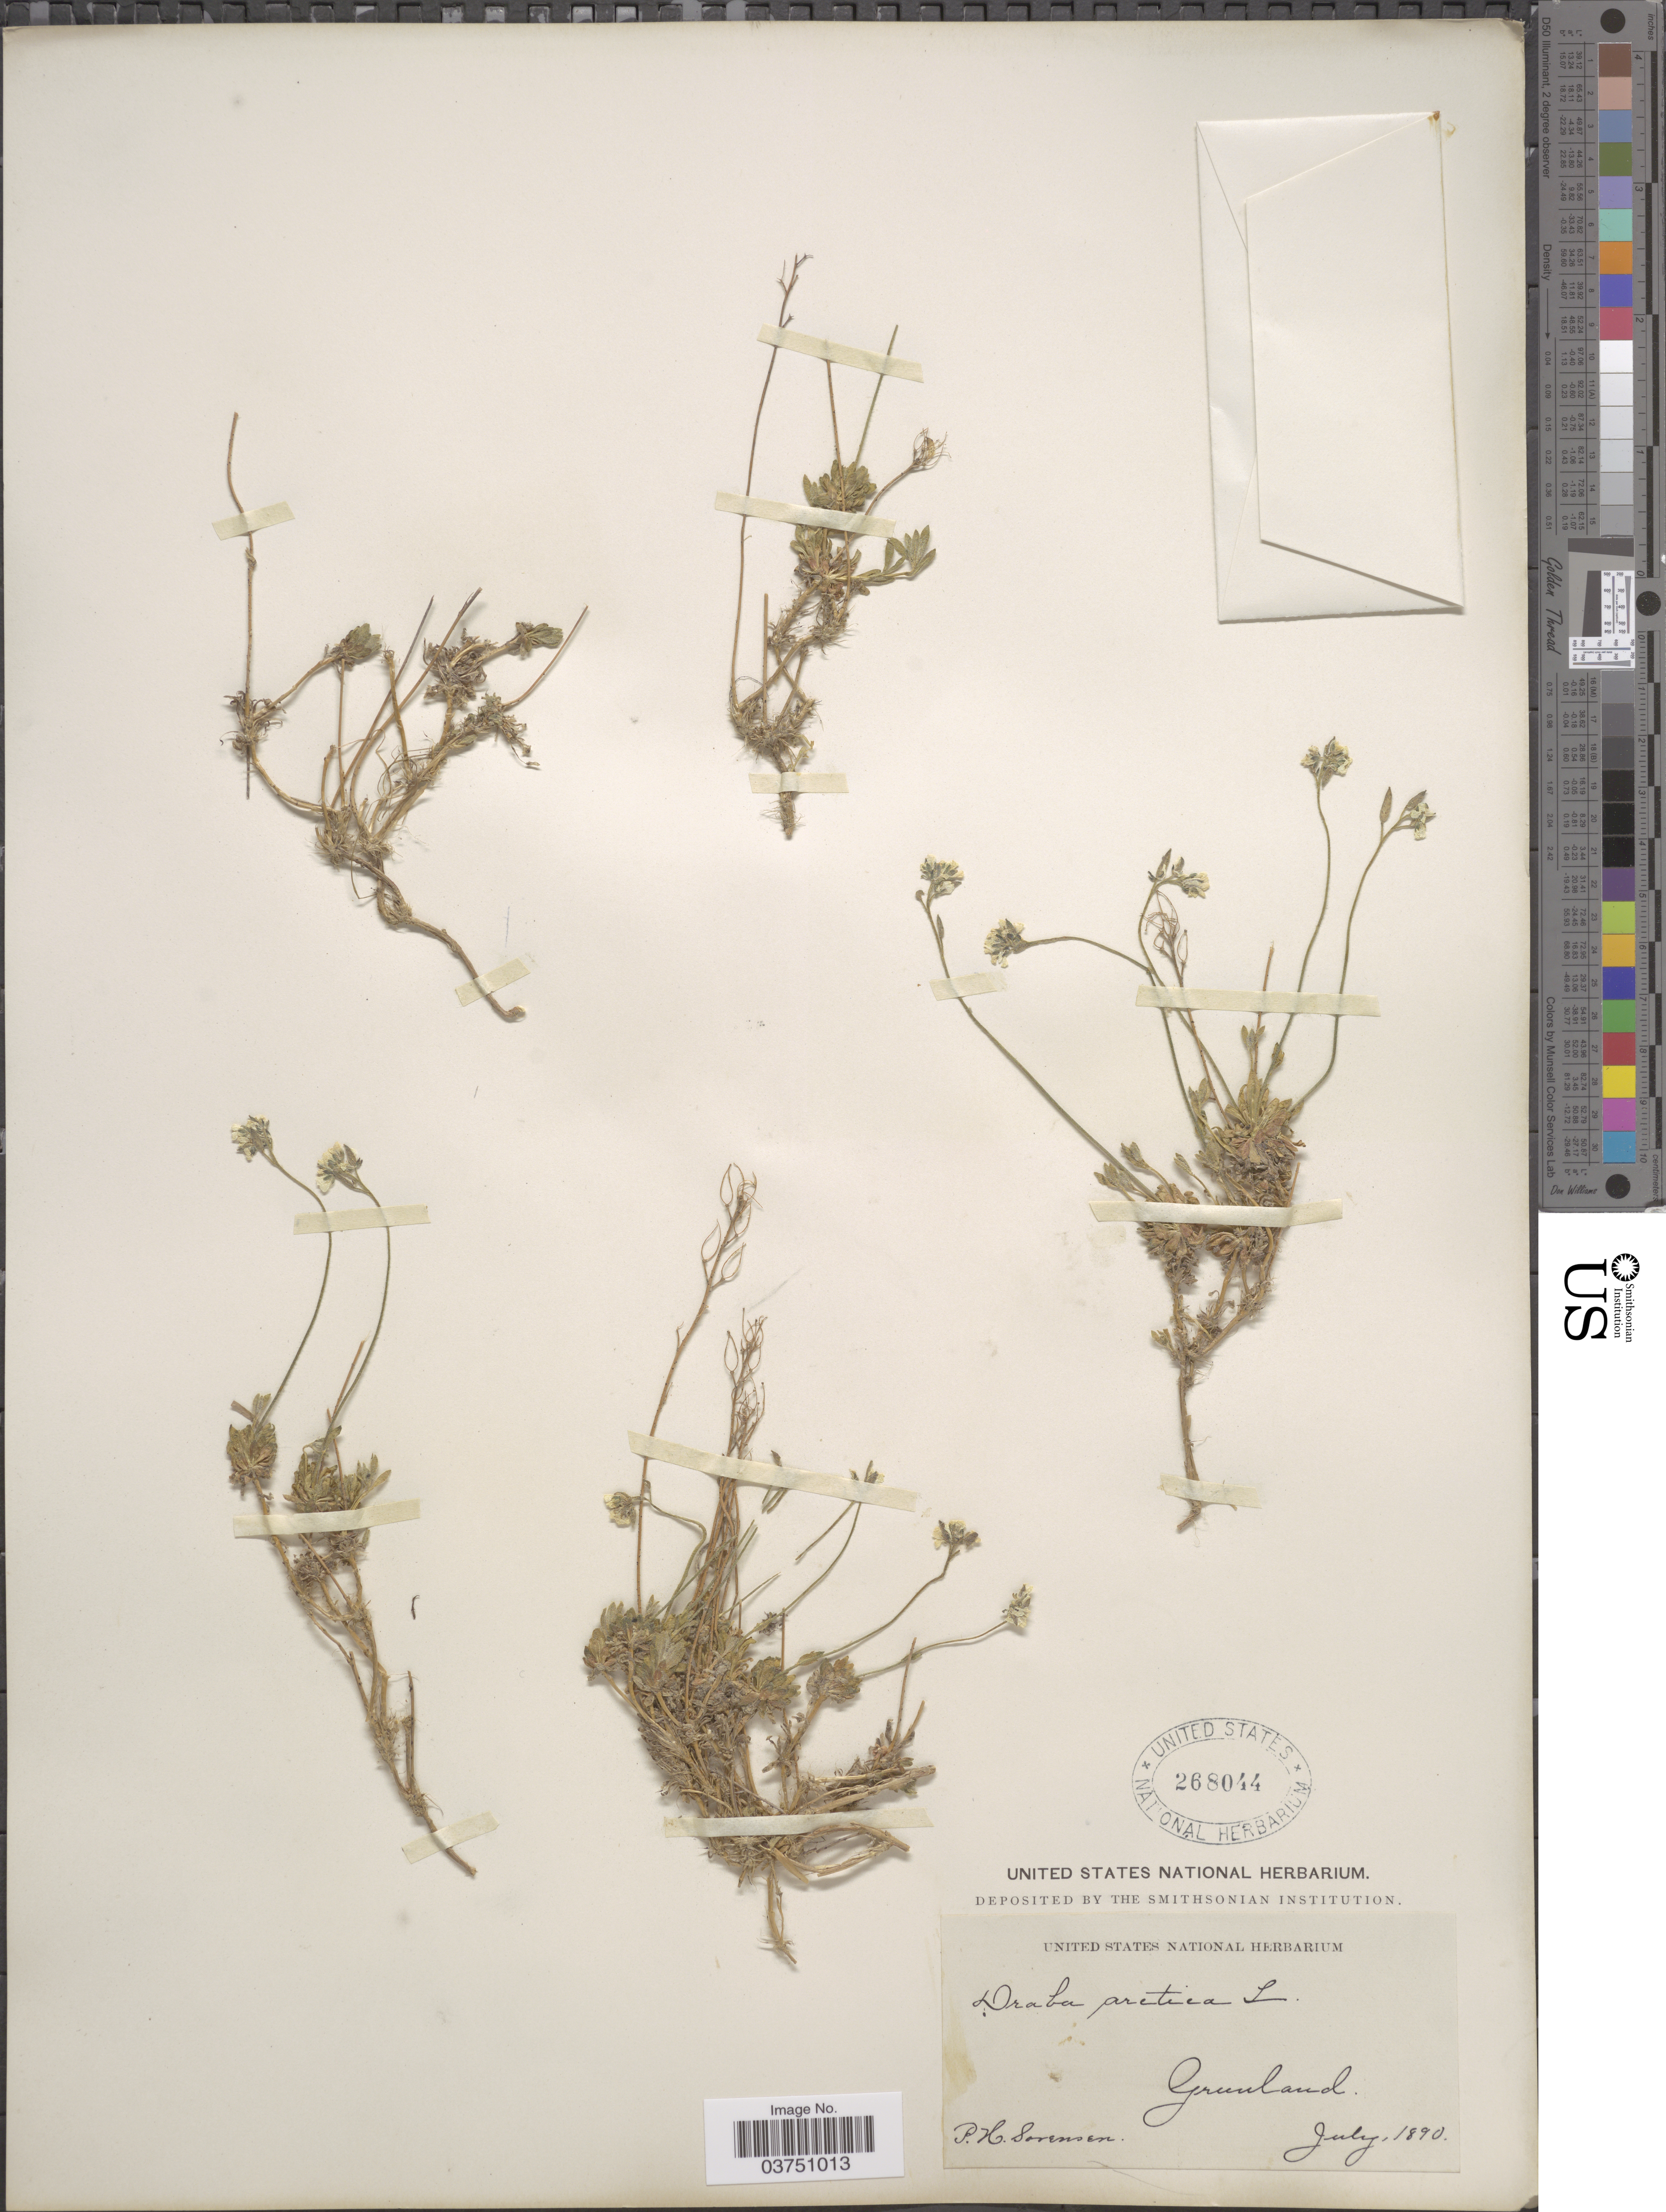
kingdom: Plantae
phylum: Tracheophyta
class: Magnoliopsida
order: Brassicales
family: Brassicaceae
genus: Draba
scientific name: Draba cinerea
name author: Adams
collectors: P. Sorensen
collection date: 1890-07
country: Greenland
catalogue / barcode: US 268044